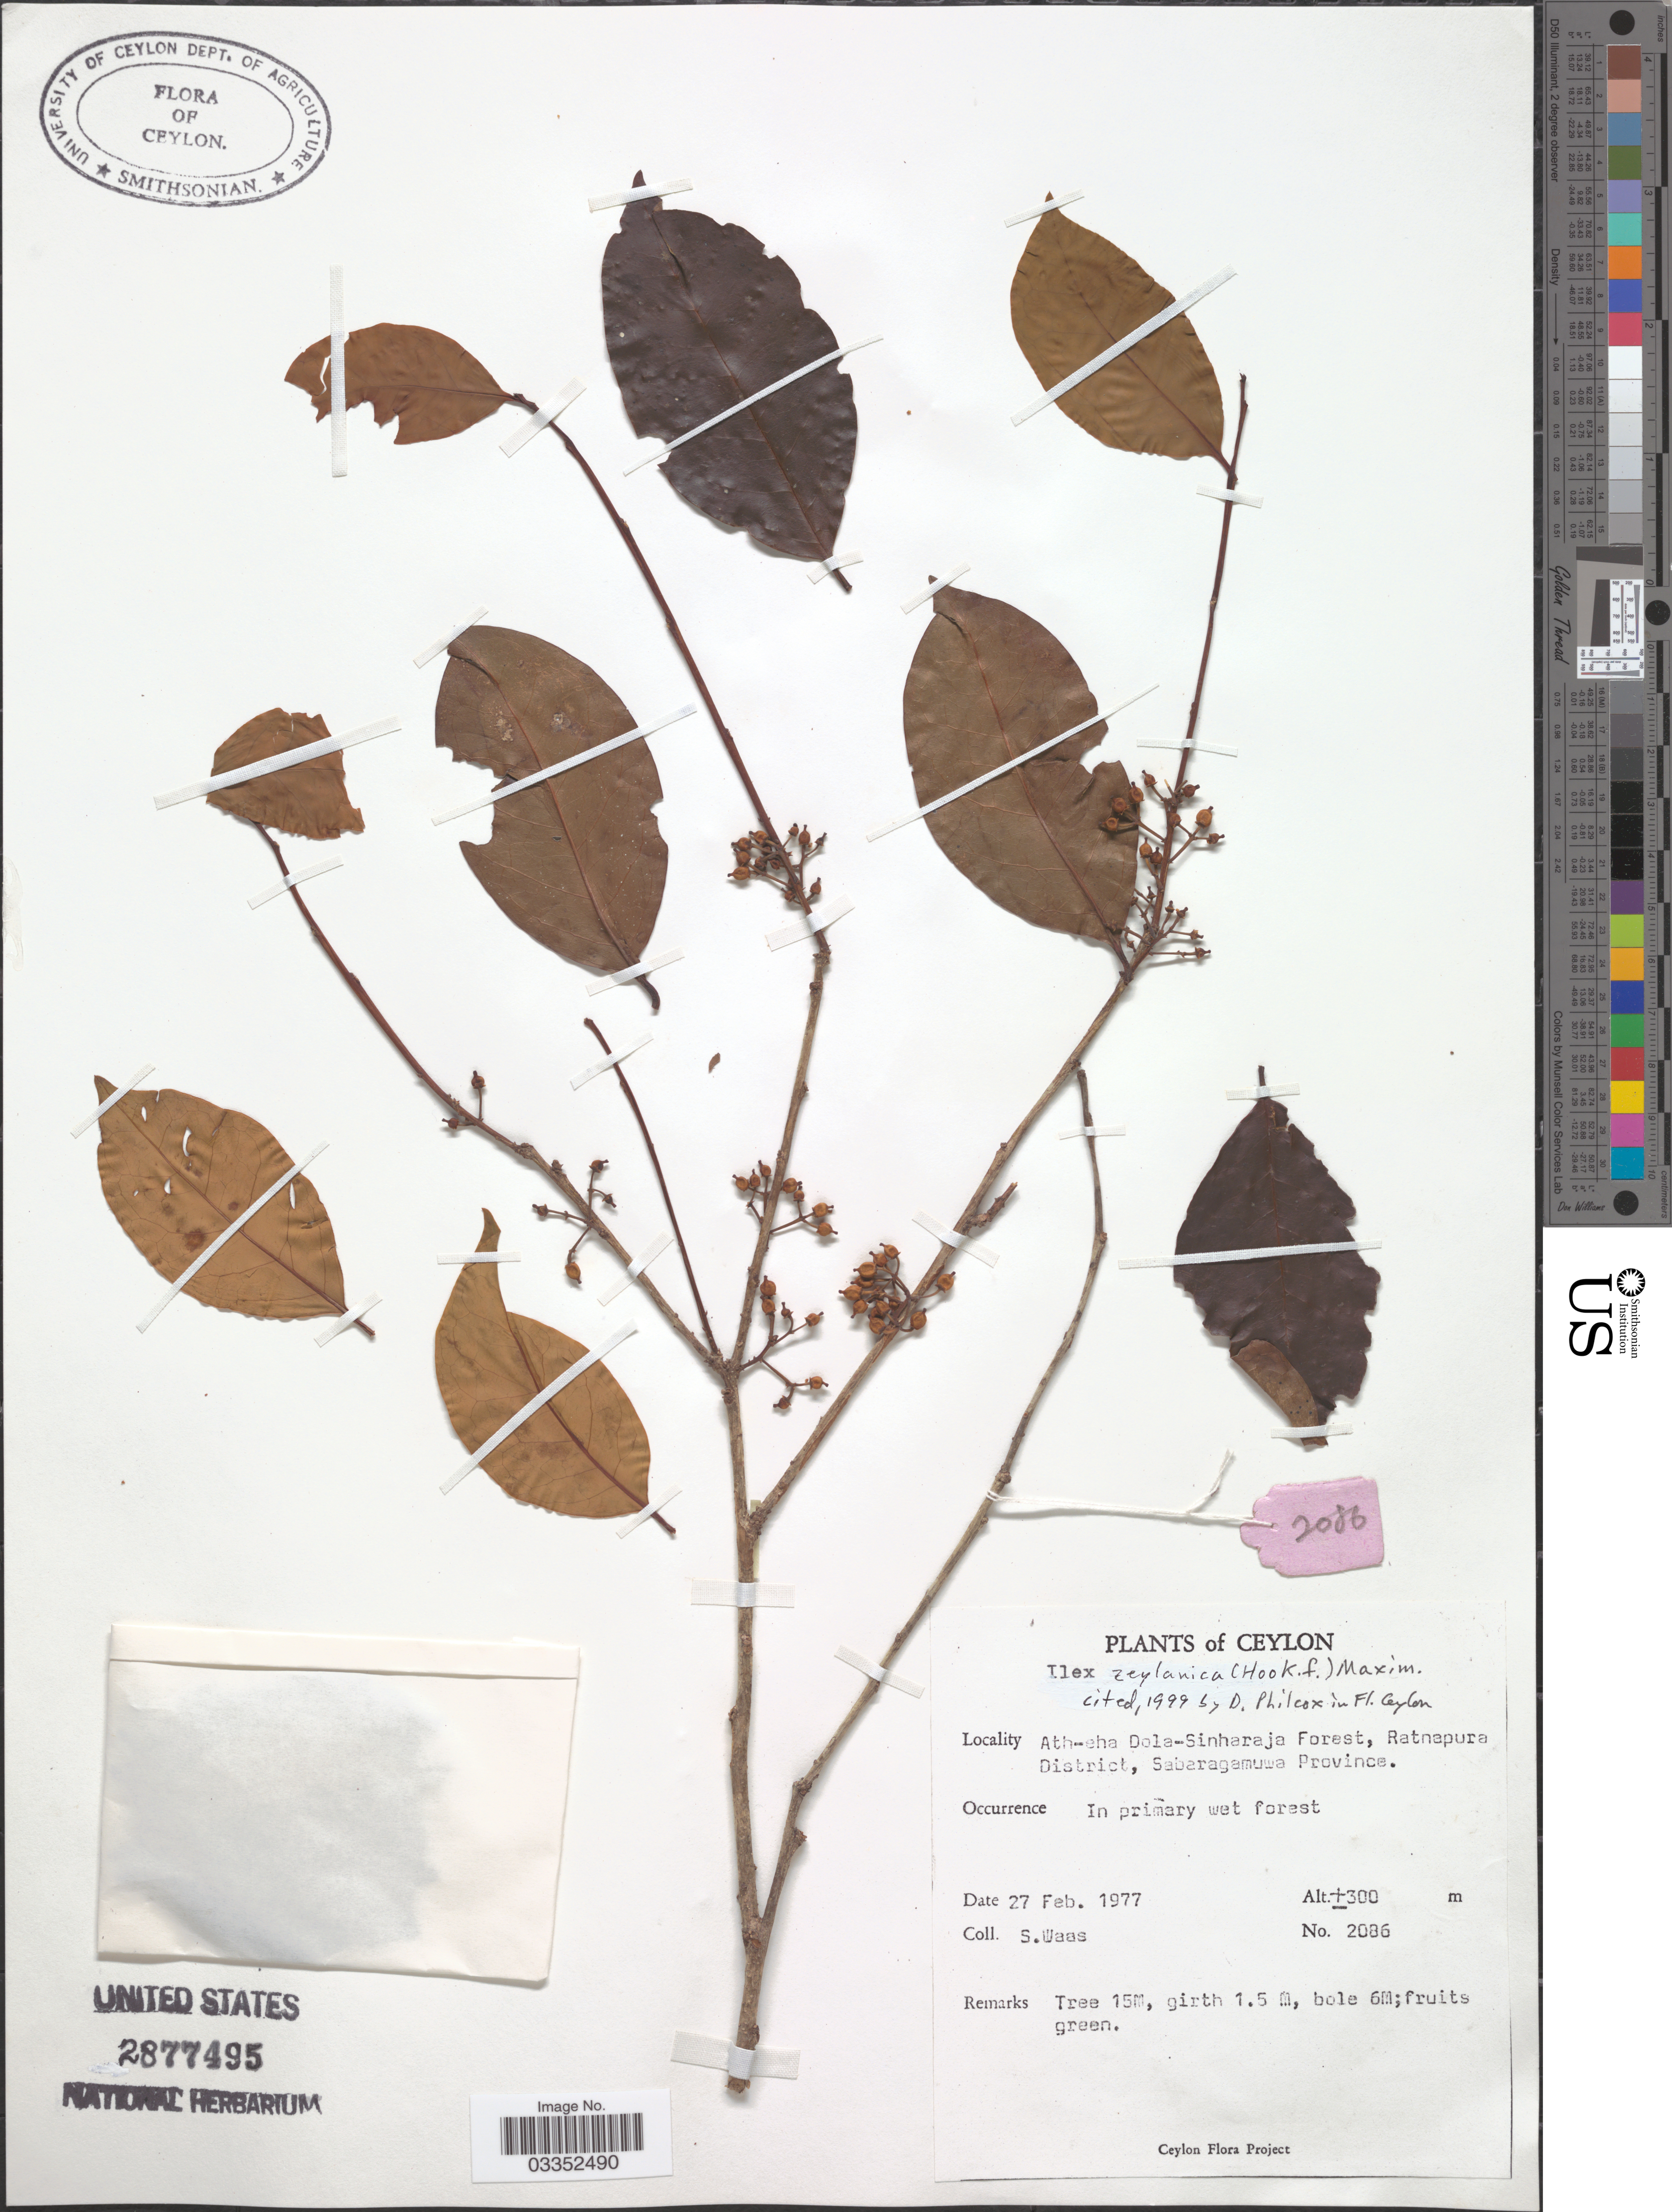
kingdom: Plantae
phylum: Tracheophyta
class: Magnoliopsida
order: Aquifoliales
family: Aquifoliaceae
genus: Ilex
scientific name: Ilex zeylanica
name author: (Hook. f.) Maxim.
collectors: S. Waas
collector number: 2086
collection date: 1977-02-27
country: Sri Lanka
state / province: Sabaragamuwa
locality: Ceylon, Ath-eha Dola-Sinharaja Forest, Ratnapura District.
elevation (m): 300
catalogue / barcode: US 2877495